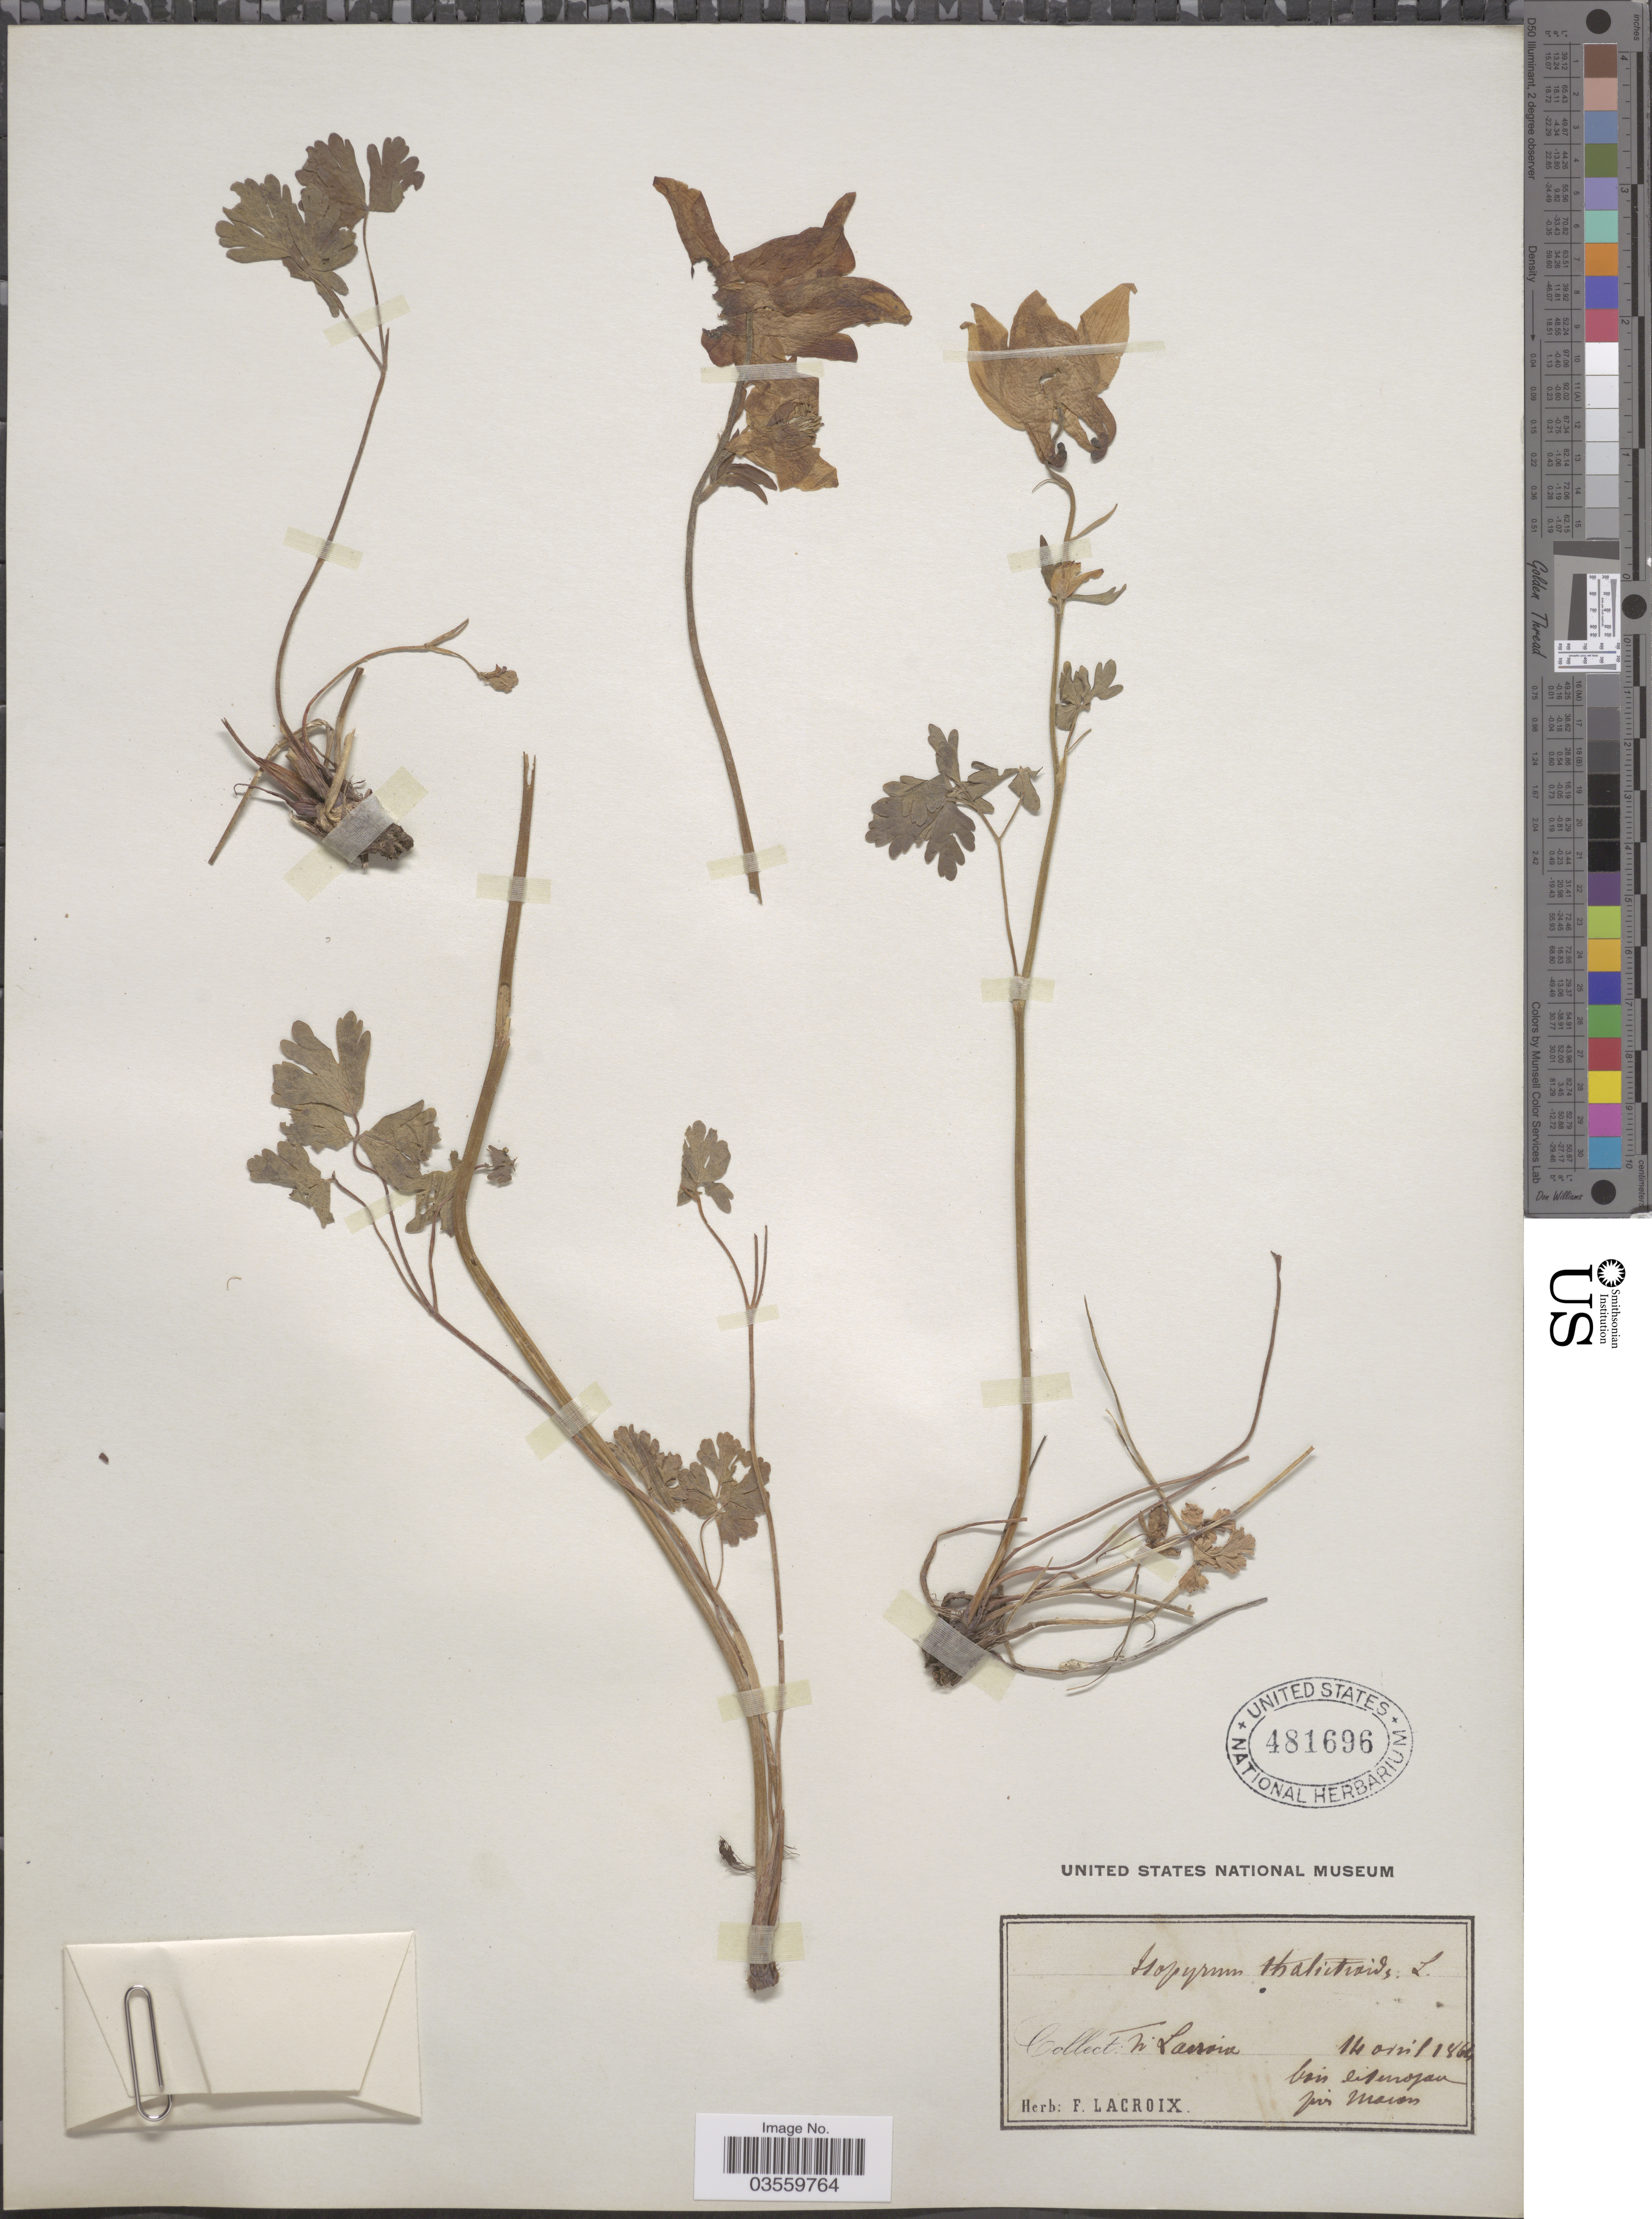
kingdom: Plantae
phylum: Tracheophyta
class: Magnoliopsida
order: Ranunculales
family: Ranunculaceae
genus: Isopyrum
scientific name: Isopyrum thalictroides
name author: L.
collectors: F. Lacroix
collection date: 1864-04-14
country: France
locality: Bois litenojan [interpreted] pres Maron.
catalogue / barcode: US 184696